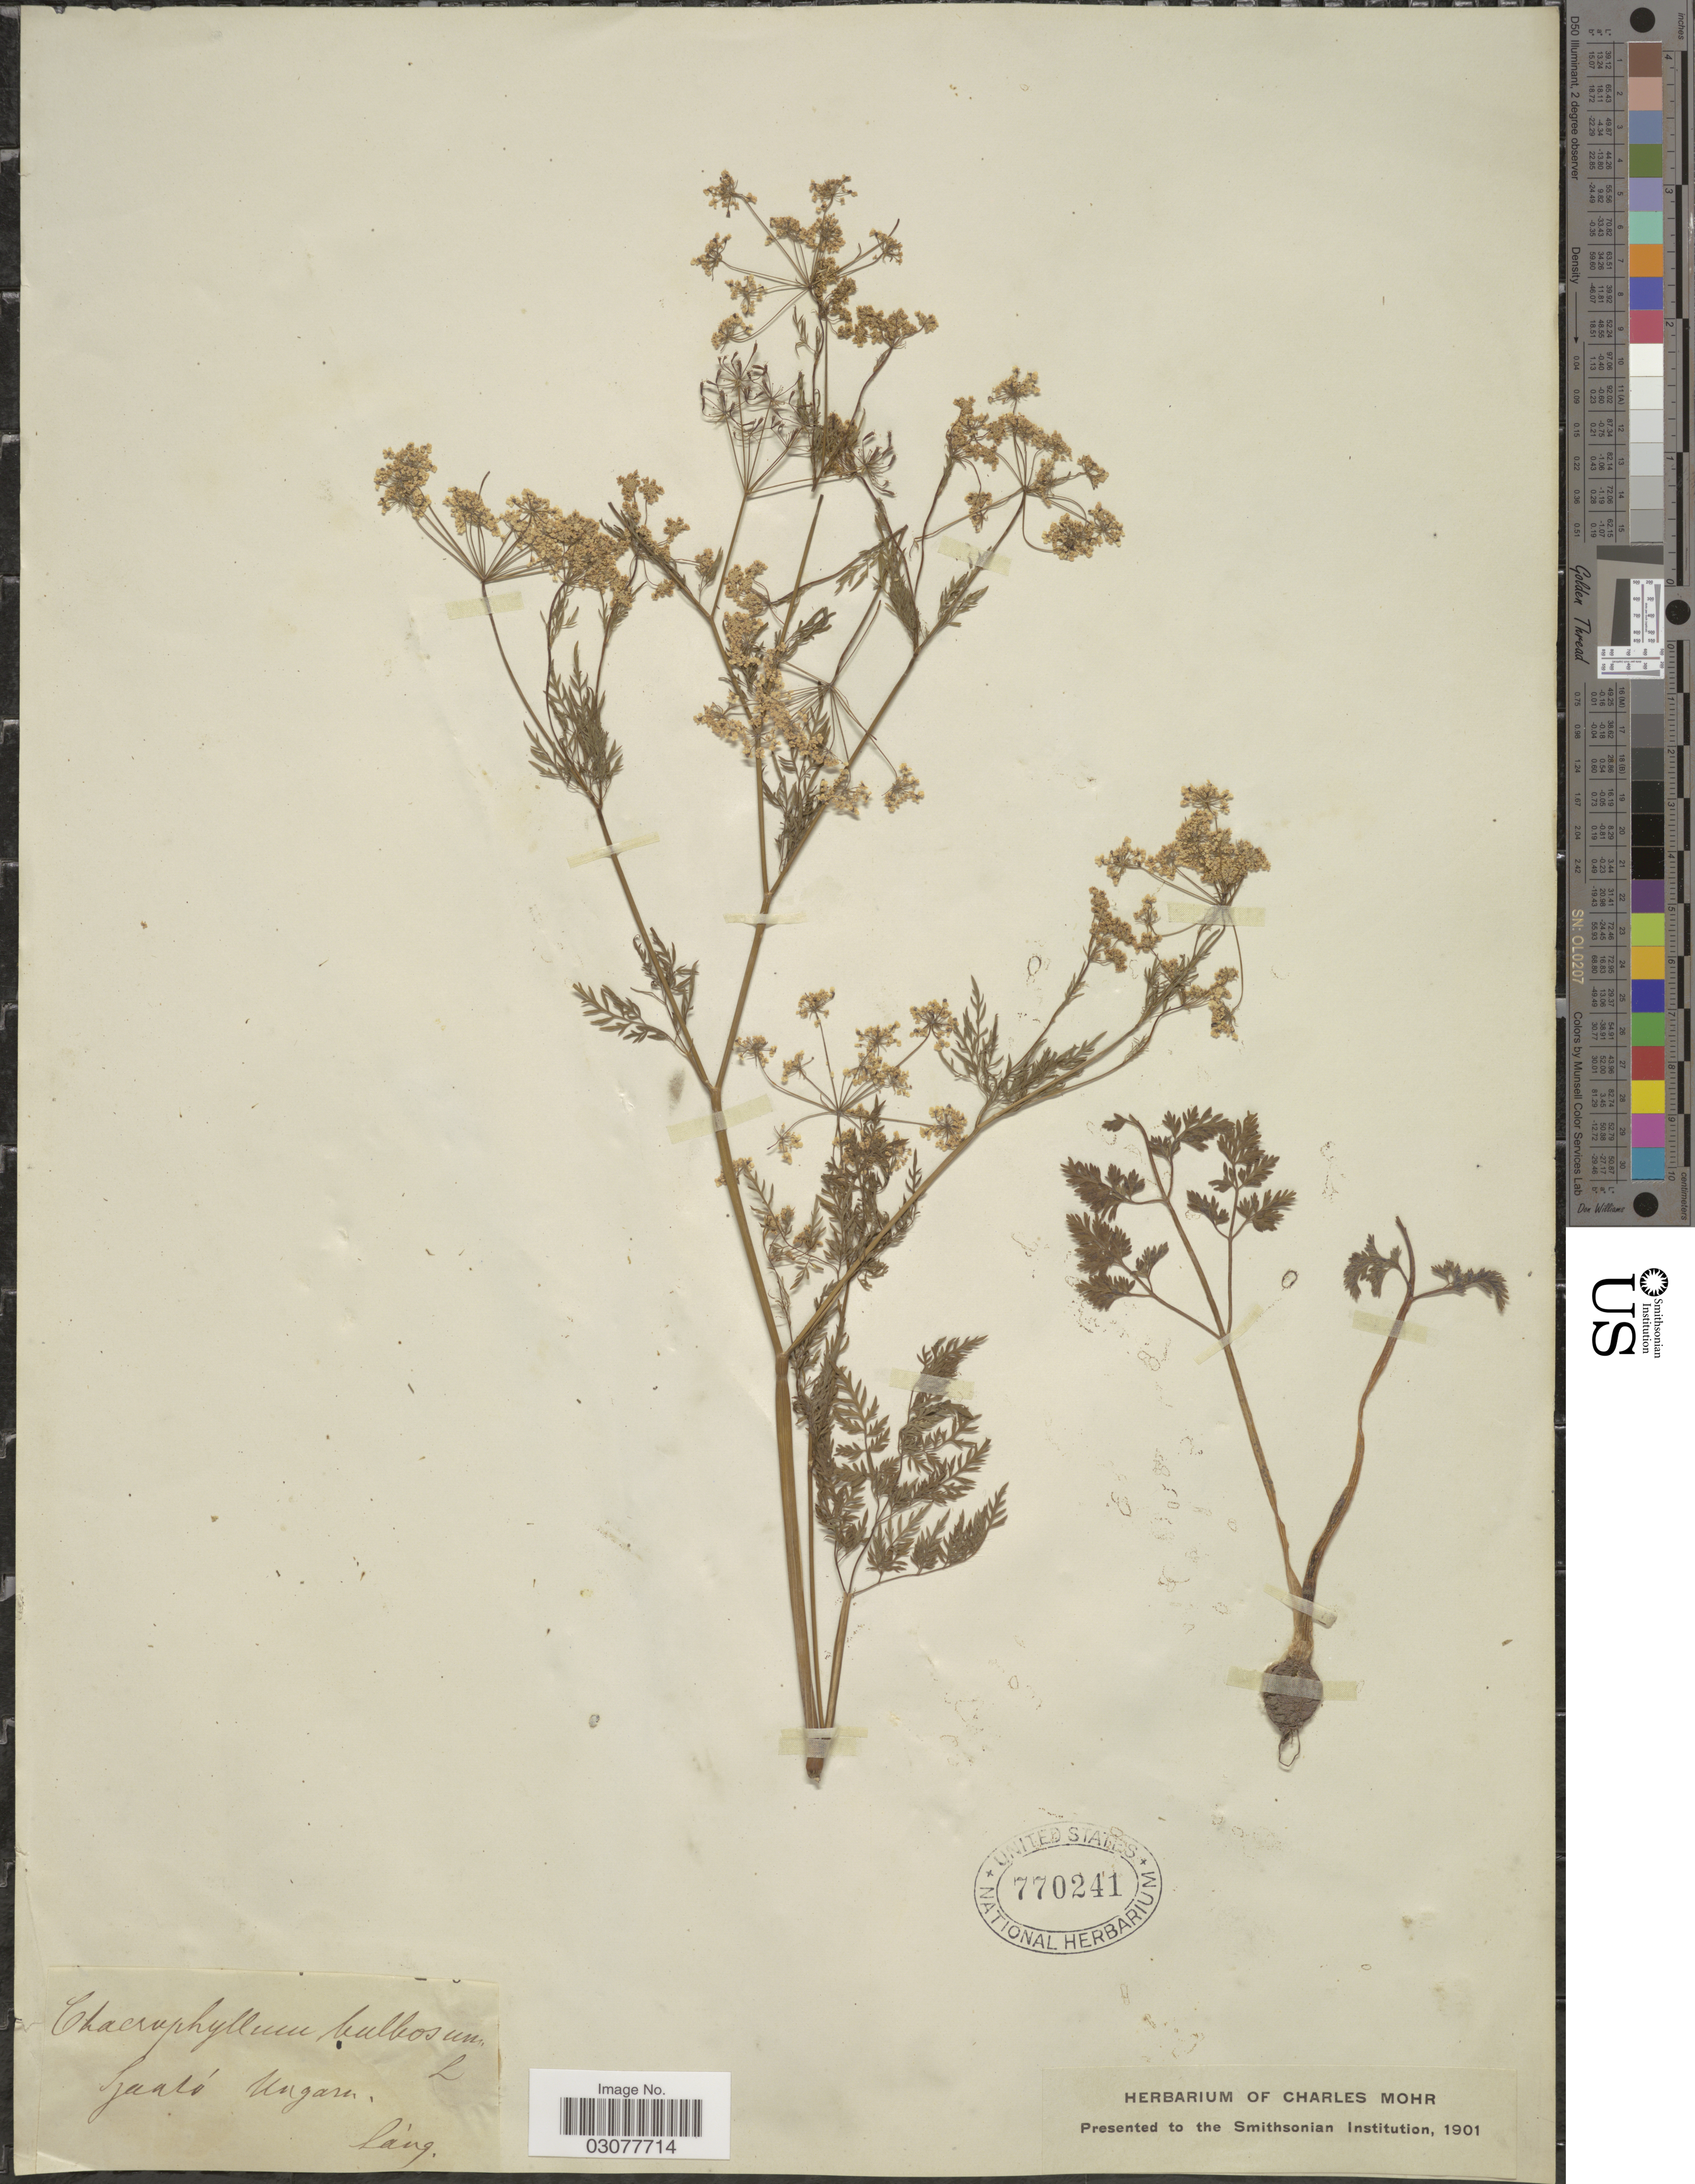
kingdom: Plantae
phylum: Tracheophyta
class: Magnoliopsida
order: Apiales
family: Apiaceae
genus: Chaerophyllum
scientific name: Chaerophyllum bulbosum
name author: L.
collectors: -- Lang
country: Hungary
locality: Szantó Ungarn.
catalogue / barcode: US 770241